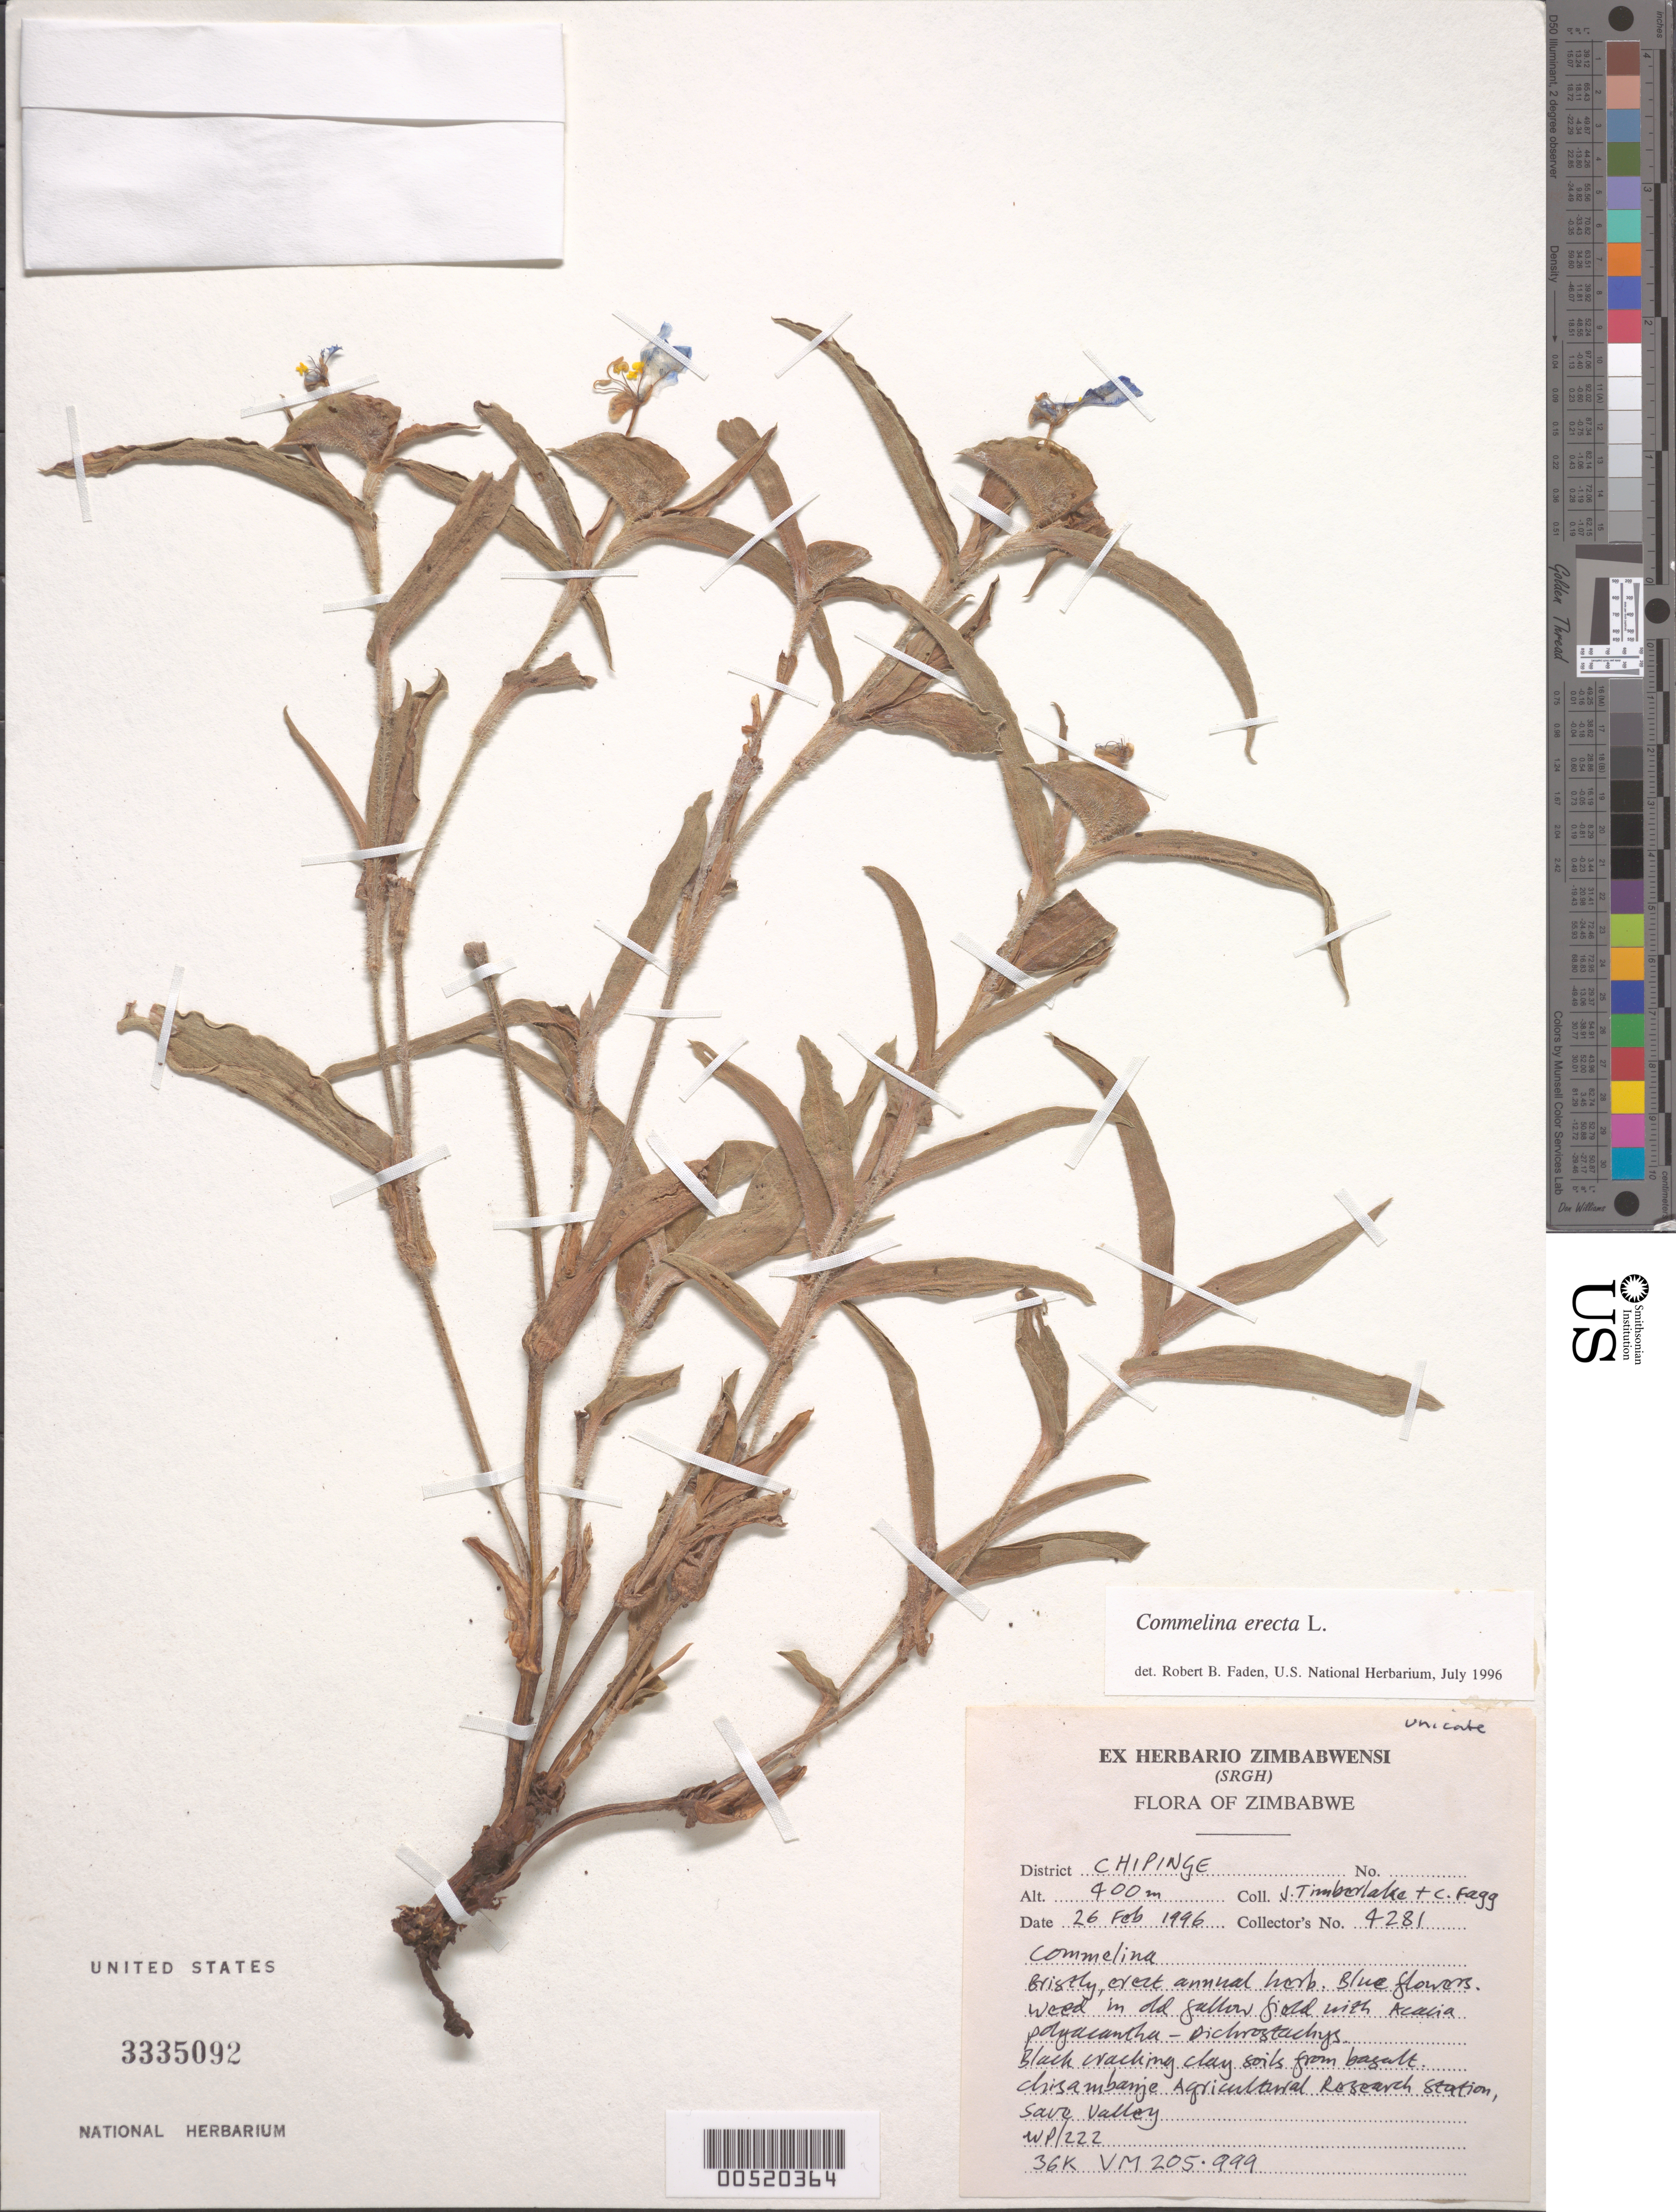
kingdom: Plantae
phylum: Tracheophyta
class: Liliopsida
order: Commelinales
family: Commelinaceae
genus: Commelina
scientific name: Commelina erecta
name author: L.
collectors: J. Timberlake & C. Fagg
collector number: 4281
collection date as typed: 26 Feb 1996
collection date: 1996-02-26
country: Zimbabwe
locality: Chipinge, chizambanje agriculteral research station, save valley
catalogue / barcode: US 3335092